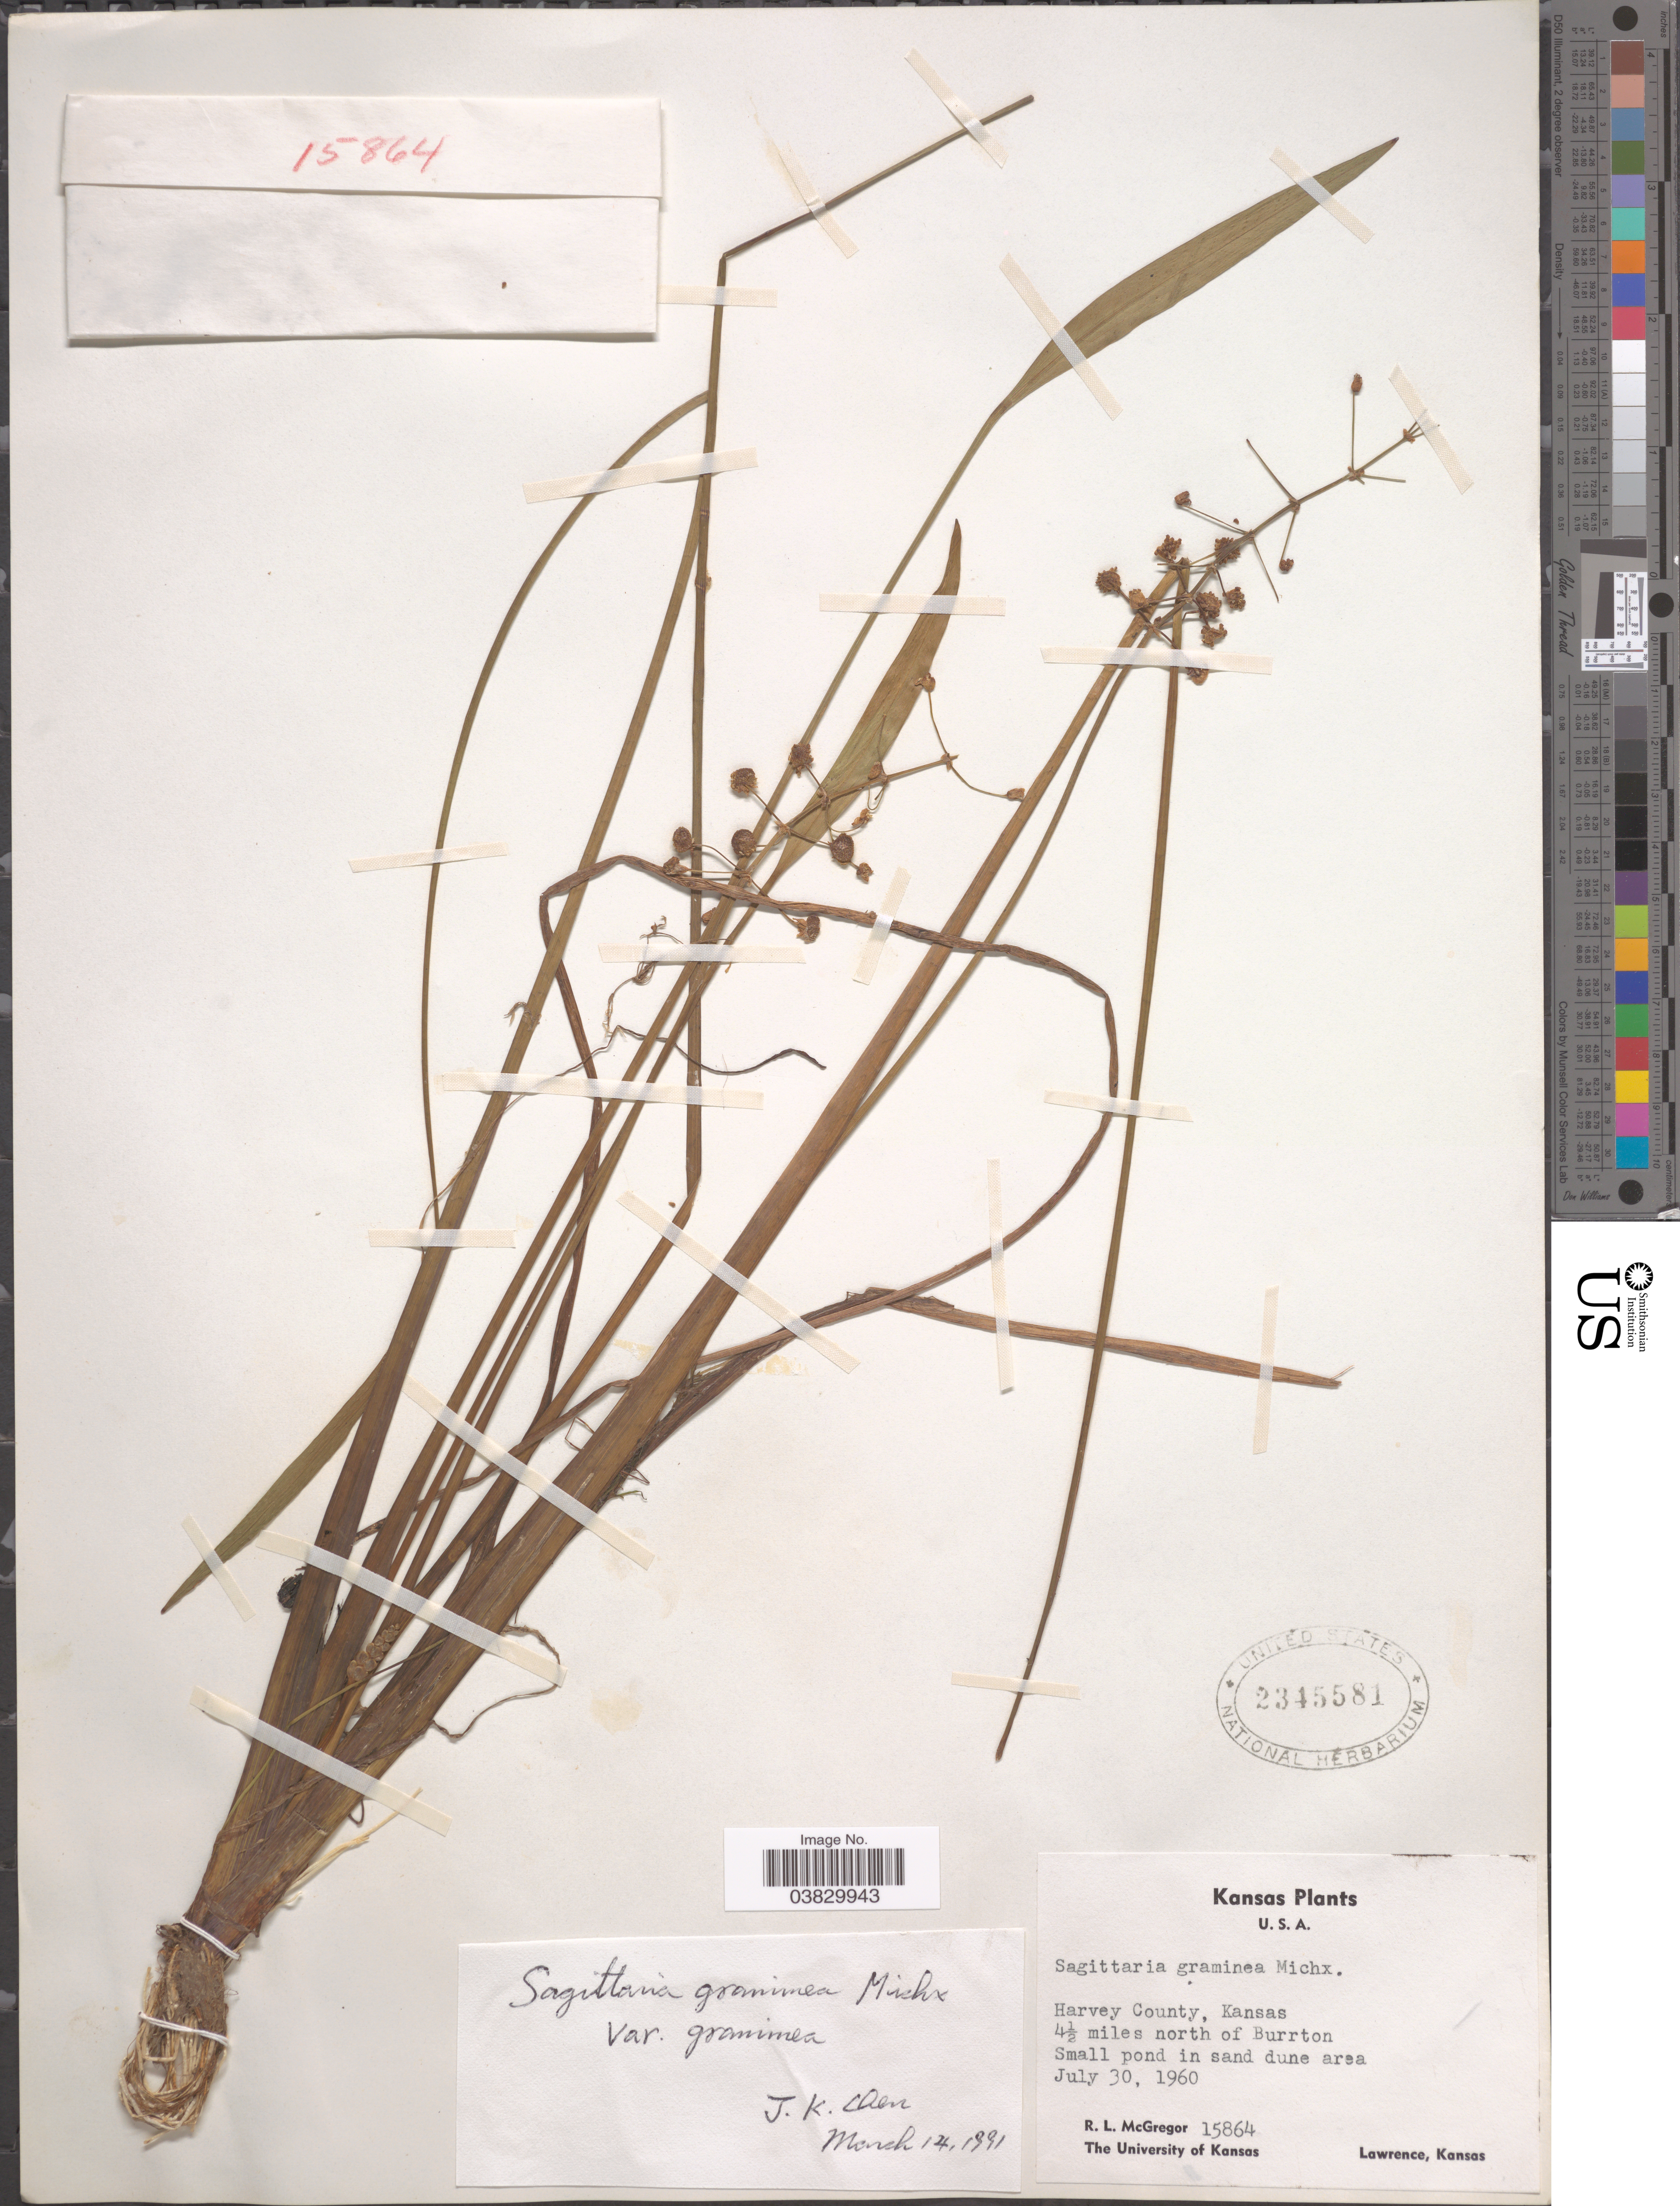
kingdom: Plantae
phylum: Tracheophyta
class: Liliopsida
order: Alismatales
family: Alismataceae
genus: Sagittaria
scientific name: Sagittaria graminea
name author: Michx.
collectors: R. McGregor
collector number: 15864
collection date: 1960-07-30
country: United States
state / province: Kansas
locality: Harvey County. 4½ miles north of Burrton.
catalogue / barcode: US 2345581